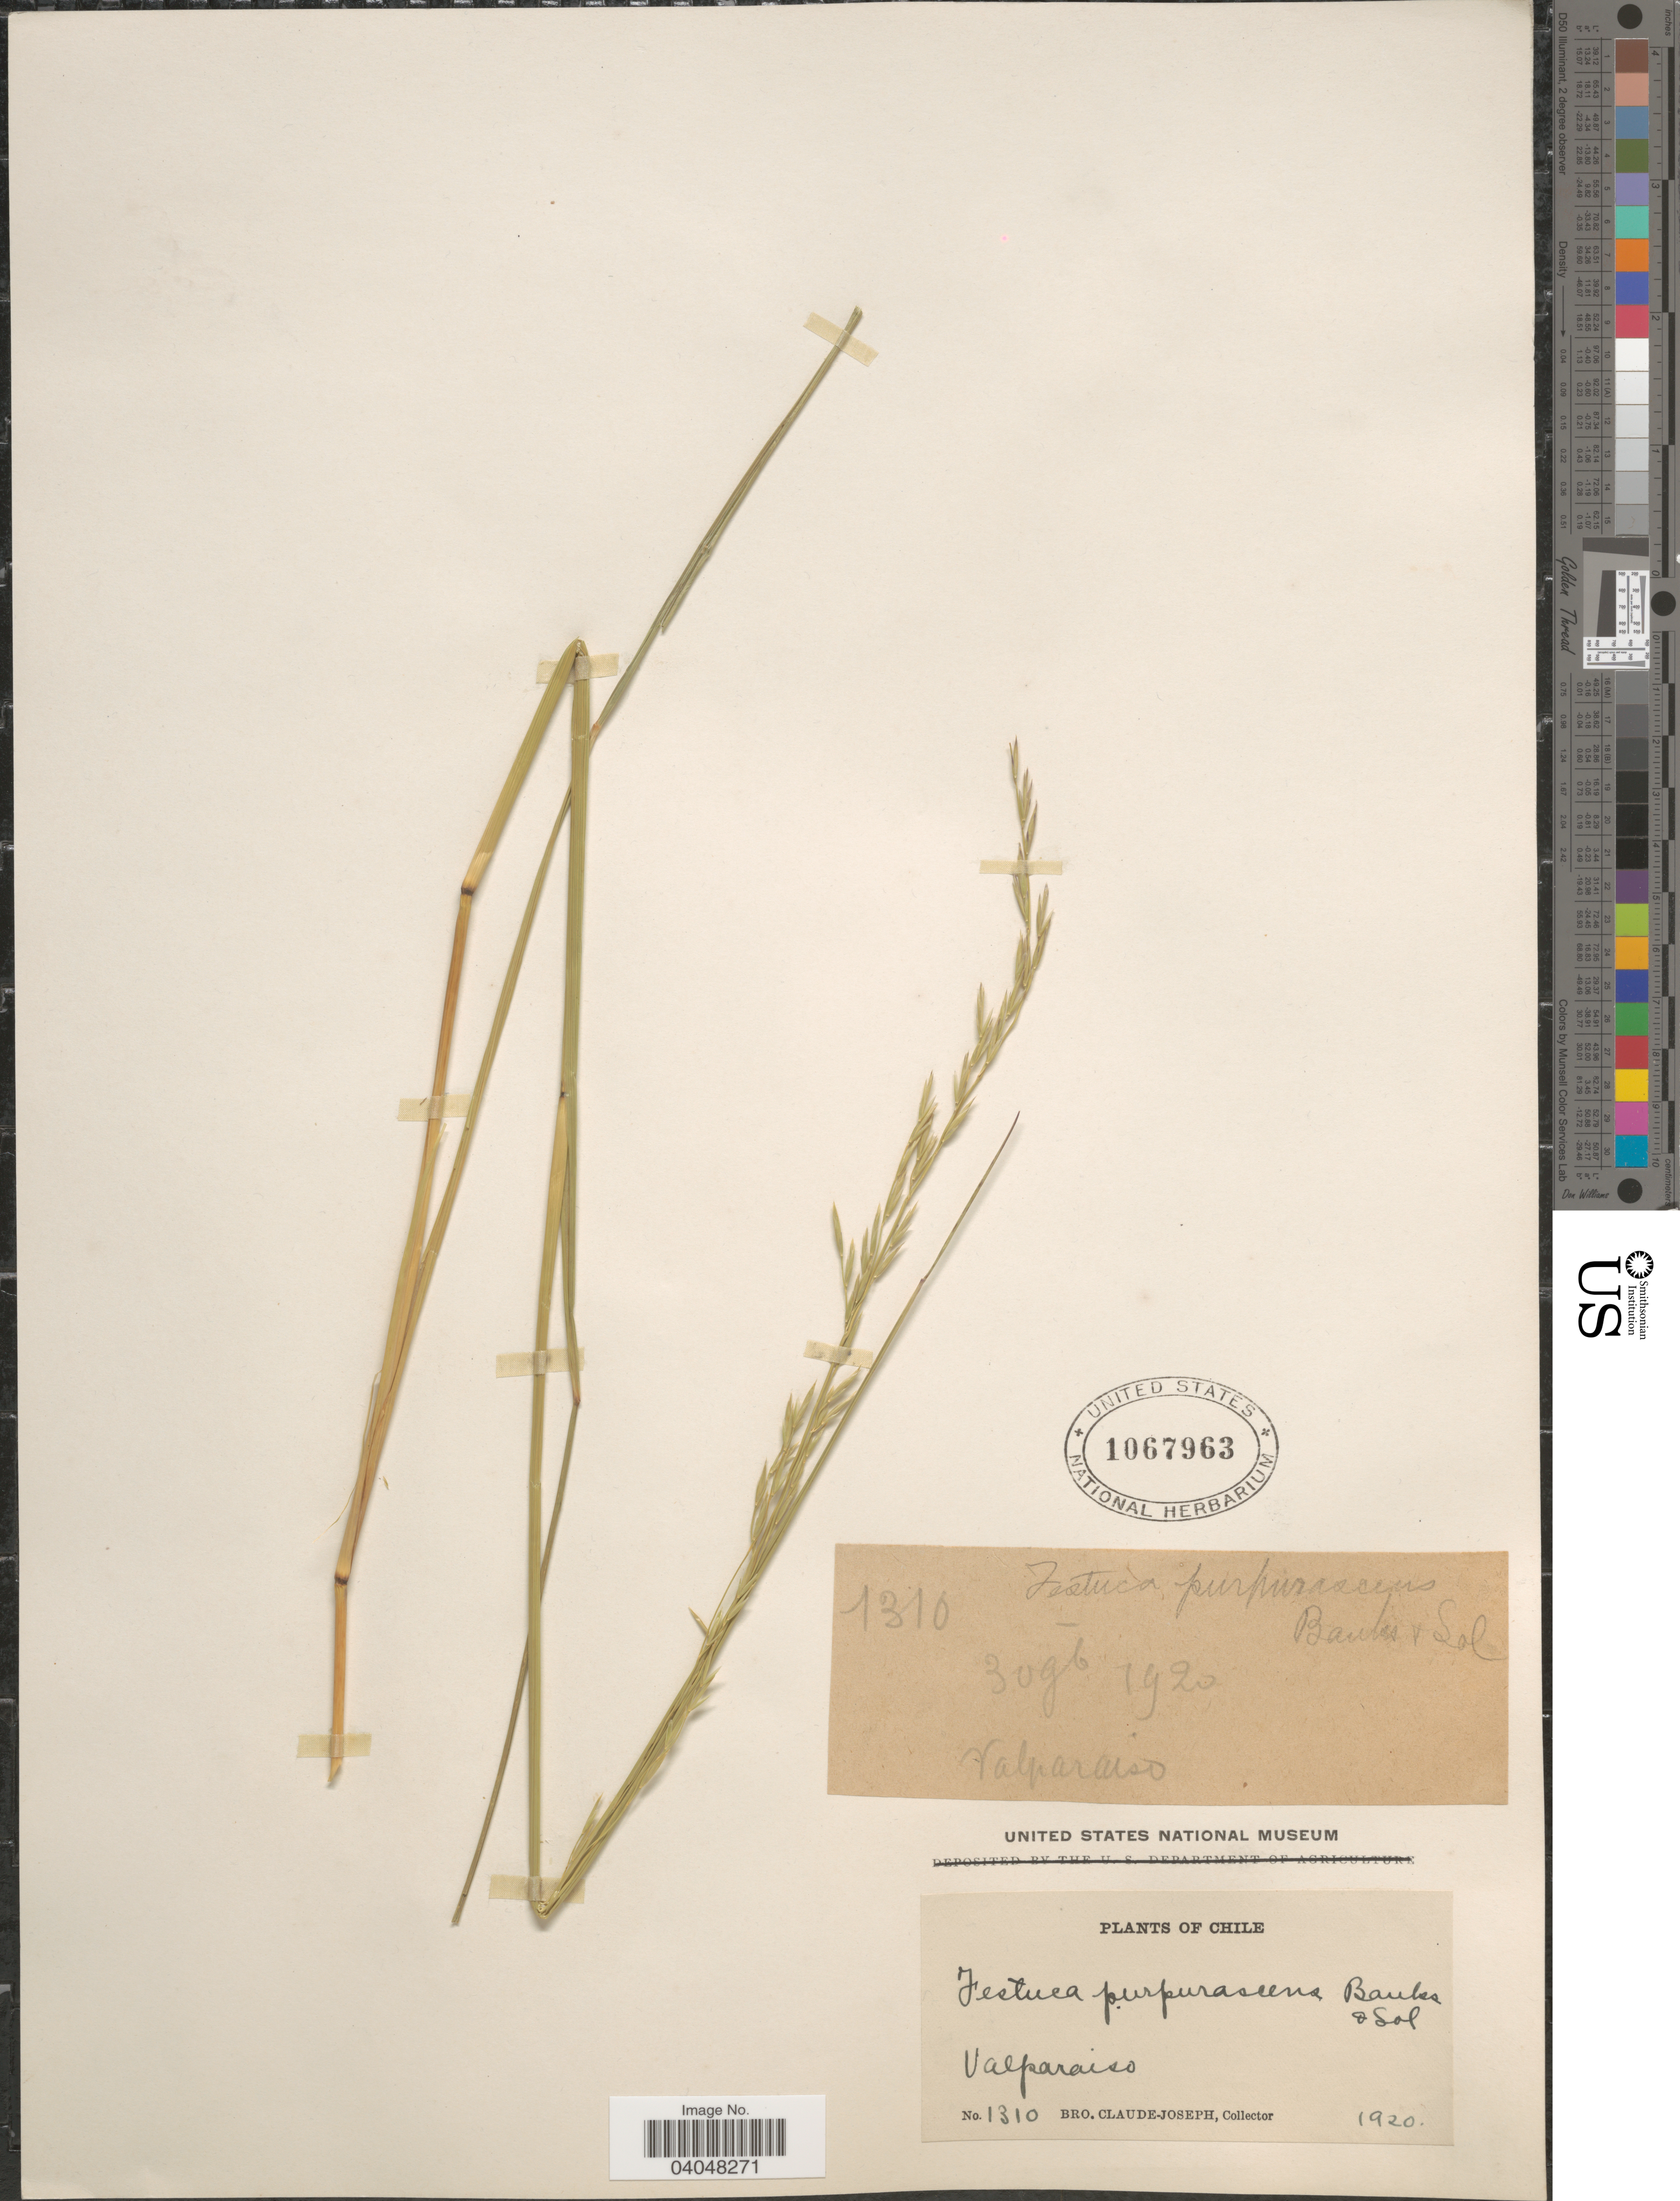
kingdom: Plantae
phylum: Tracheophyta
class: Liliopsida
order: Poales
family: Poaceae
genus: Festuca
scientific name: Festuca purpurascens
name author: Banks & Sol. ex Hook. f.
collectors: Bro. Claude-Joseph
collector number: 1310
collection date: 1920-06-30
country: Chile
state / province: Valparaíso (V)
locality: Valparaiso.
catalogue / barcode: US 1067963